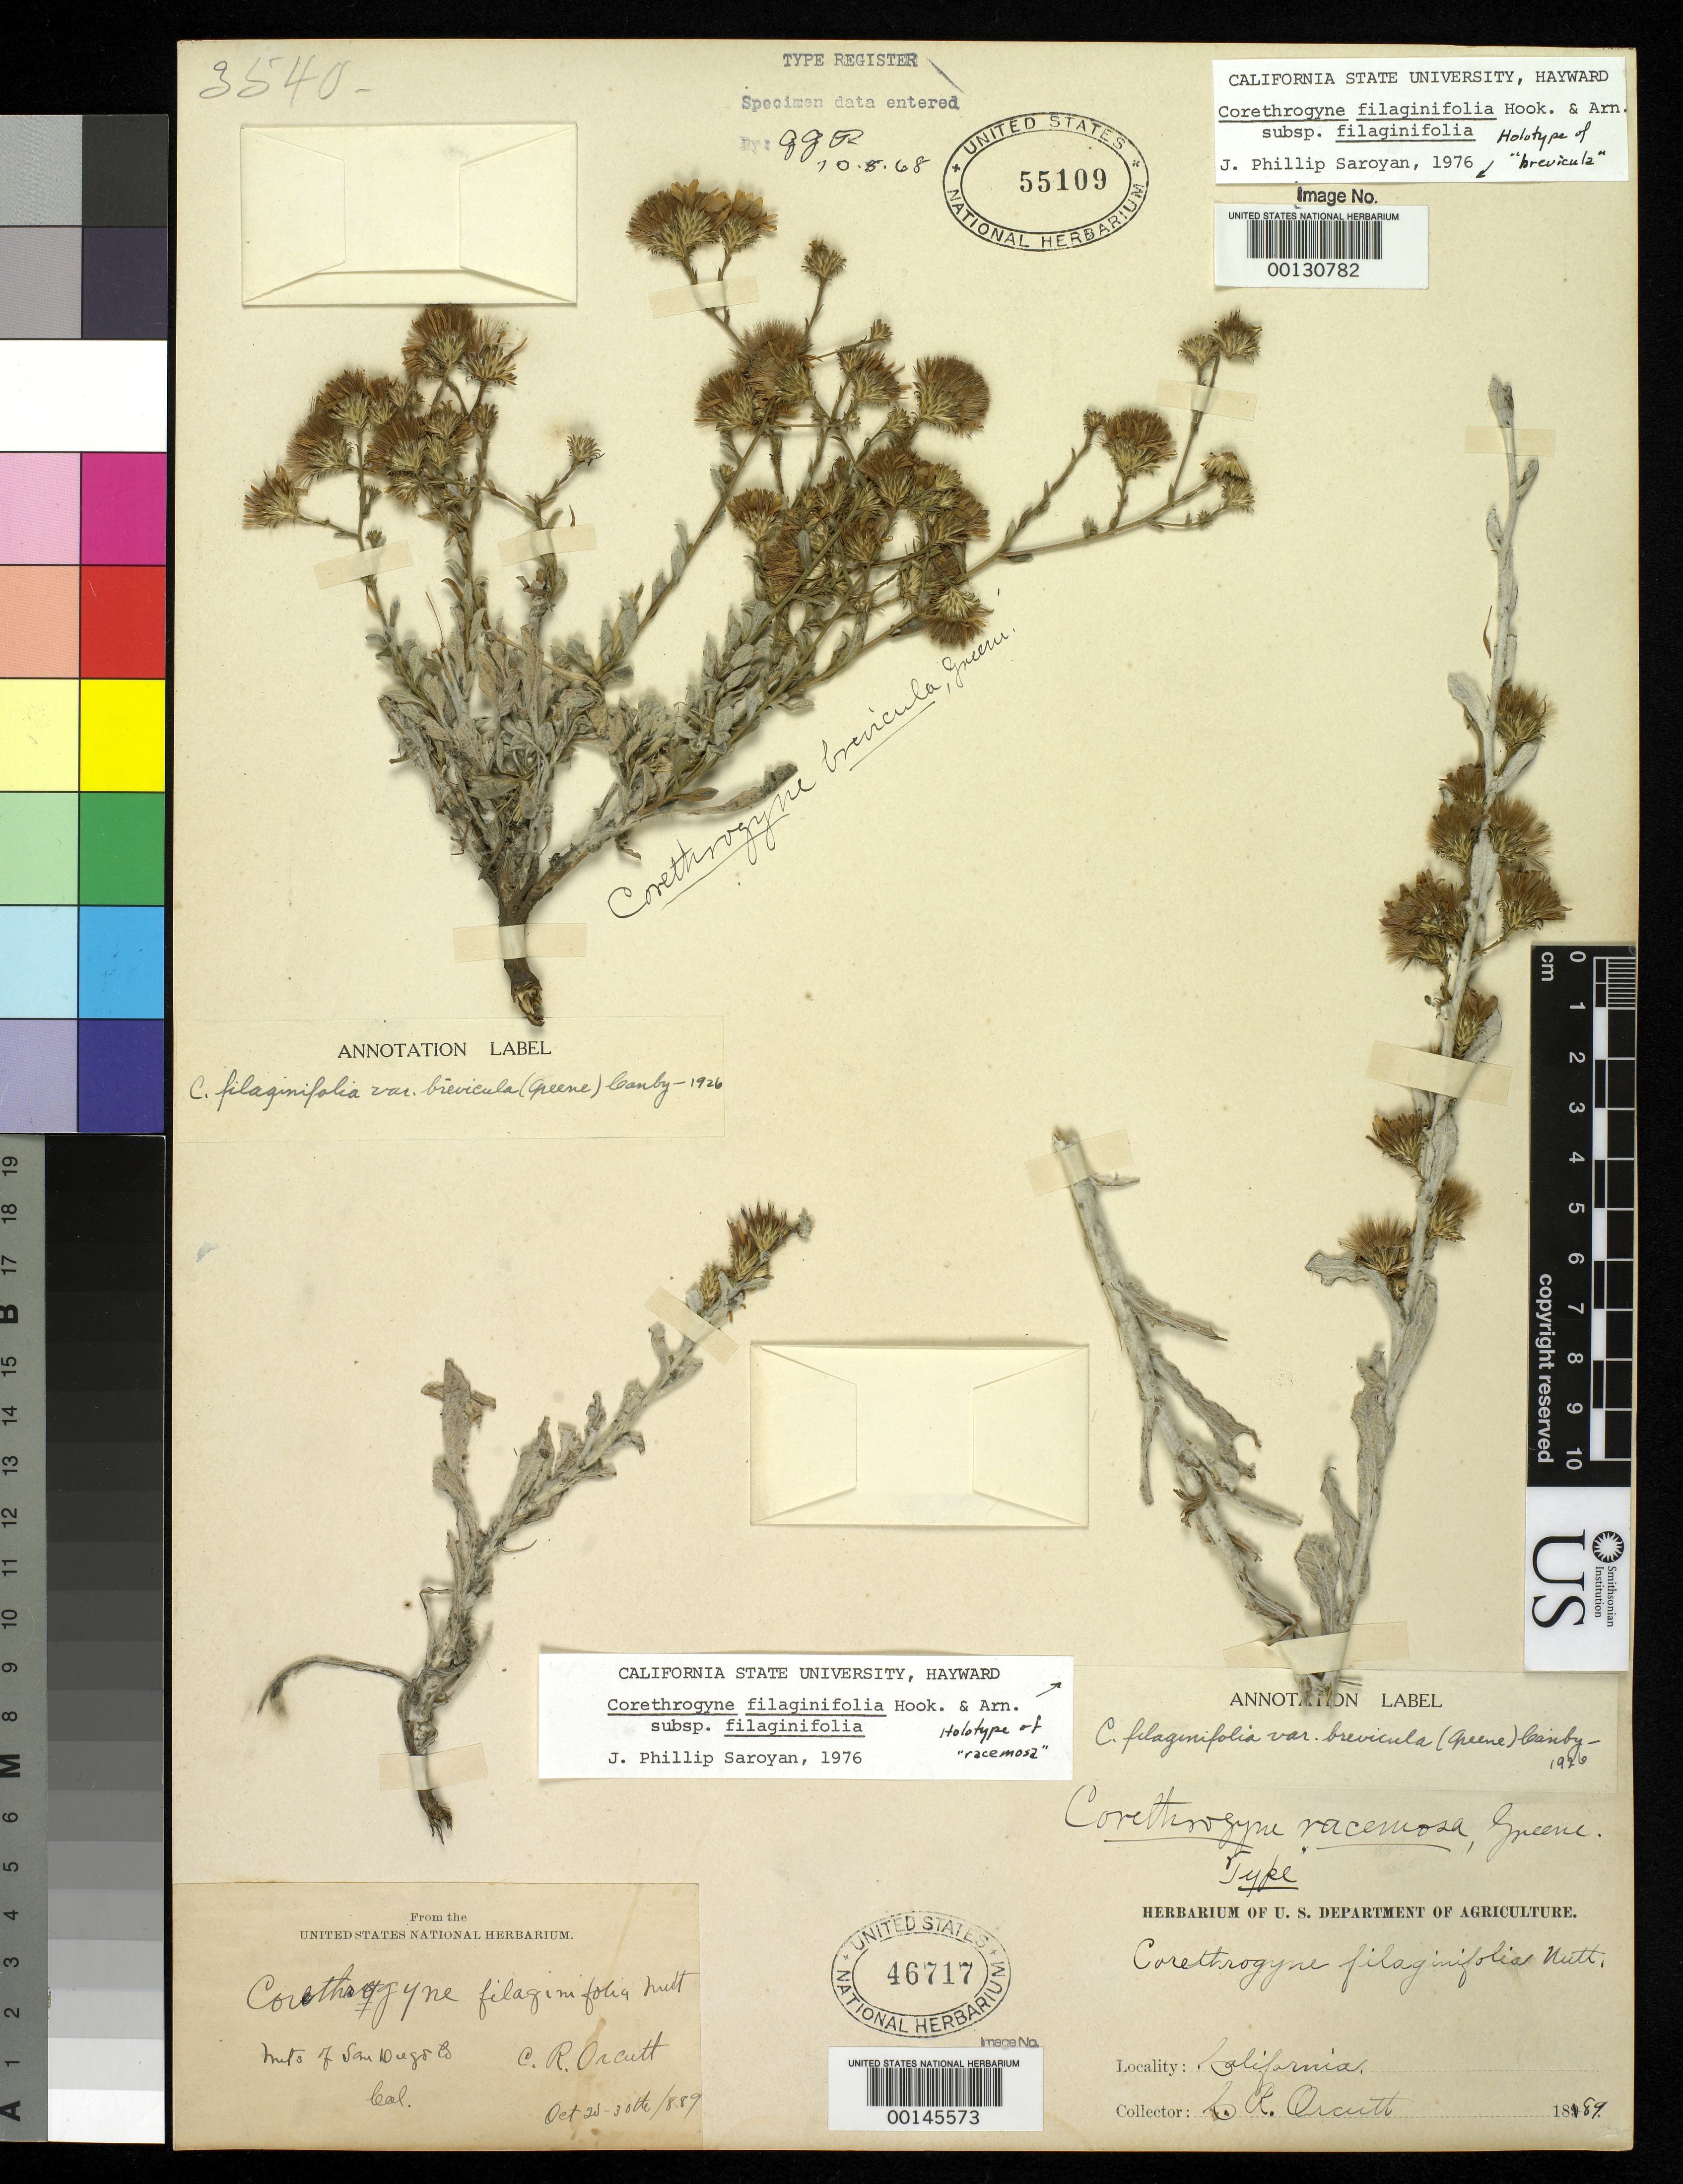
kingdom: Plantae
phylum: Tracheophyta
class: Magnoliopsida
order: Asterales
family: Asteraceae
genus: Corethrogyne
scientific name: Corethrogyne brevicula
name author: Greene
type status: Type Collection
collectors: C. R. Orcutt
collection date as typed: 20 Oct 1889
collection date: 1889-10-20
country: United States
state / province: California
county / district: San Diego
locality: Mountains of San Diego.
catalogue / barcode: US 55109